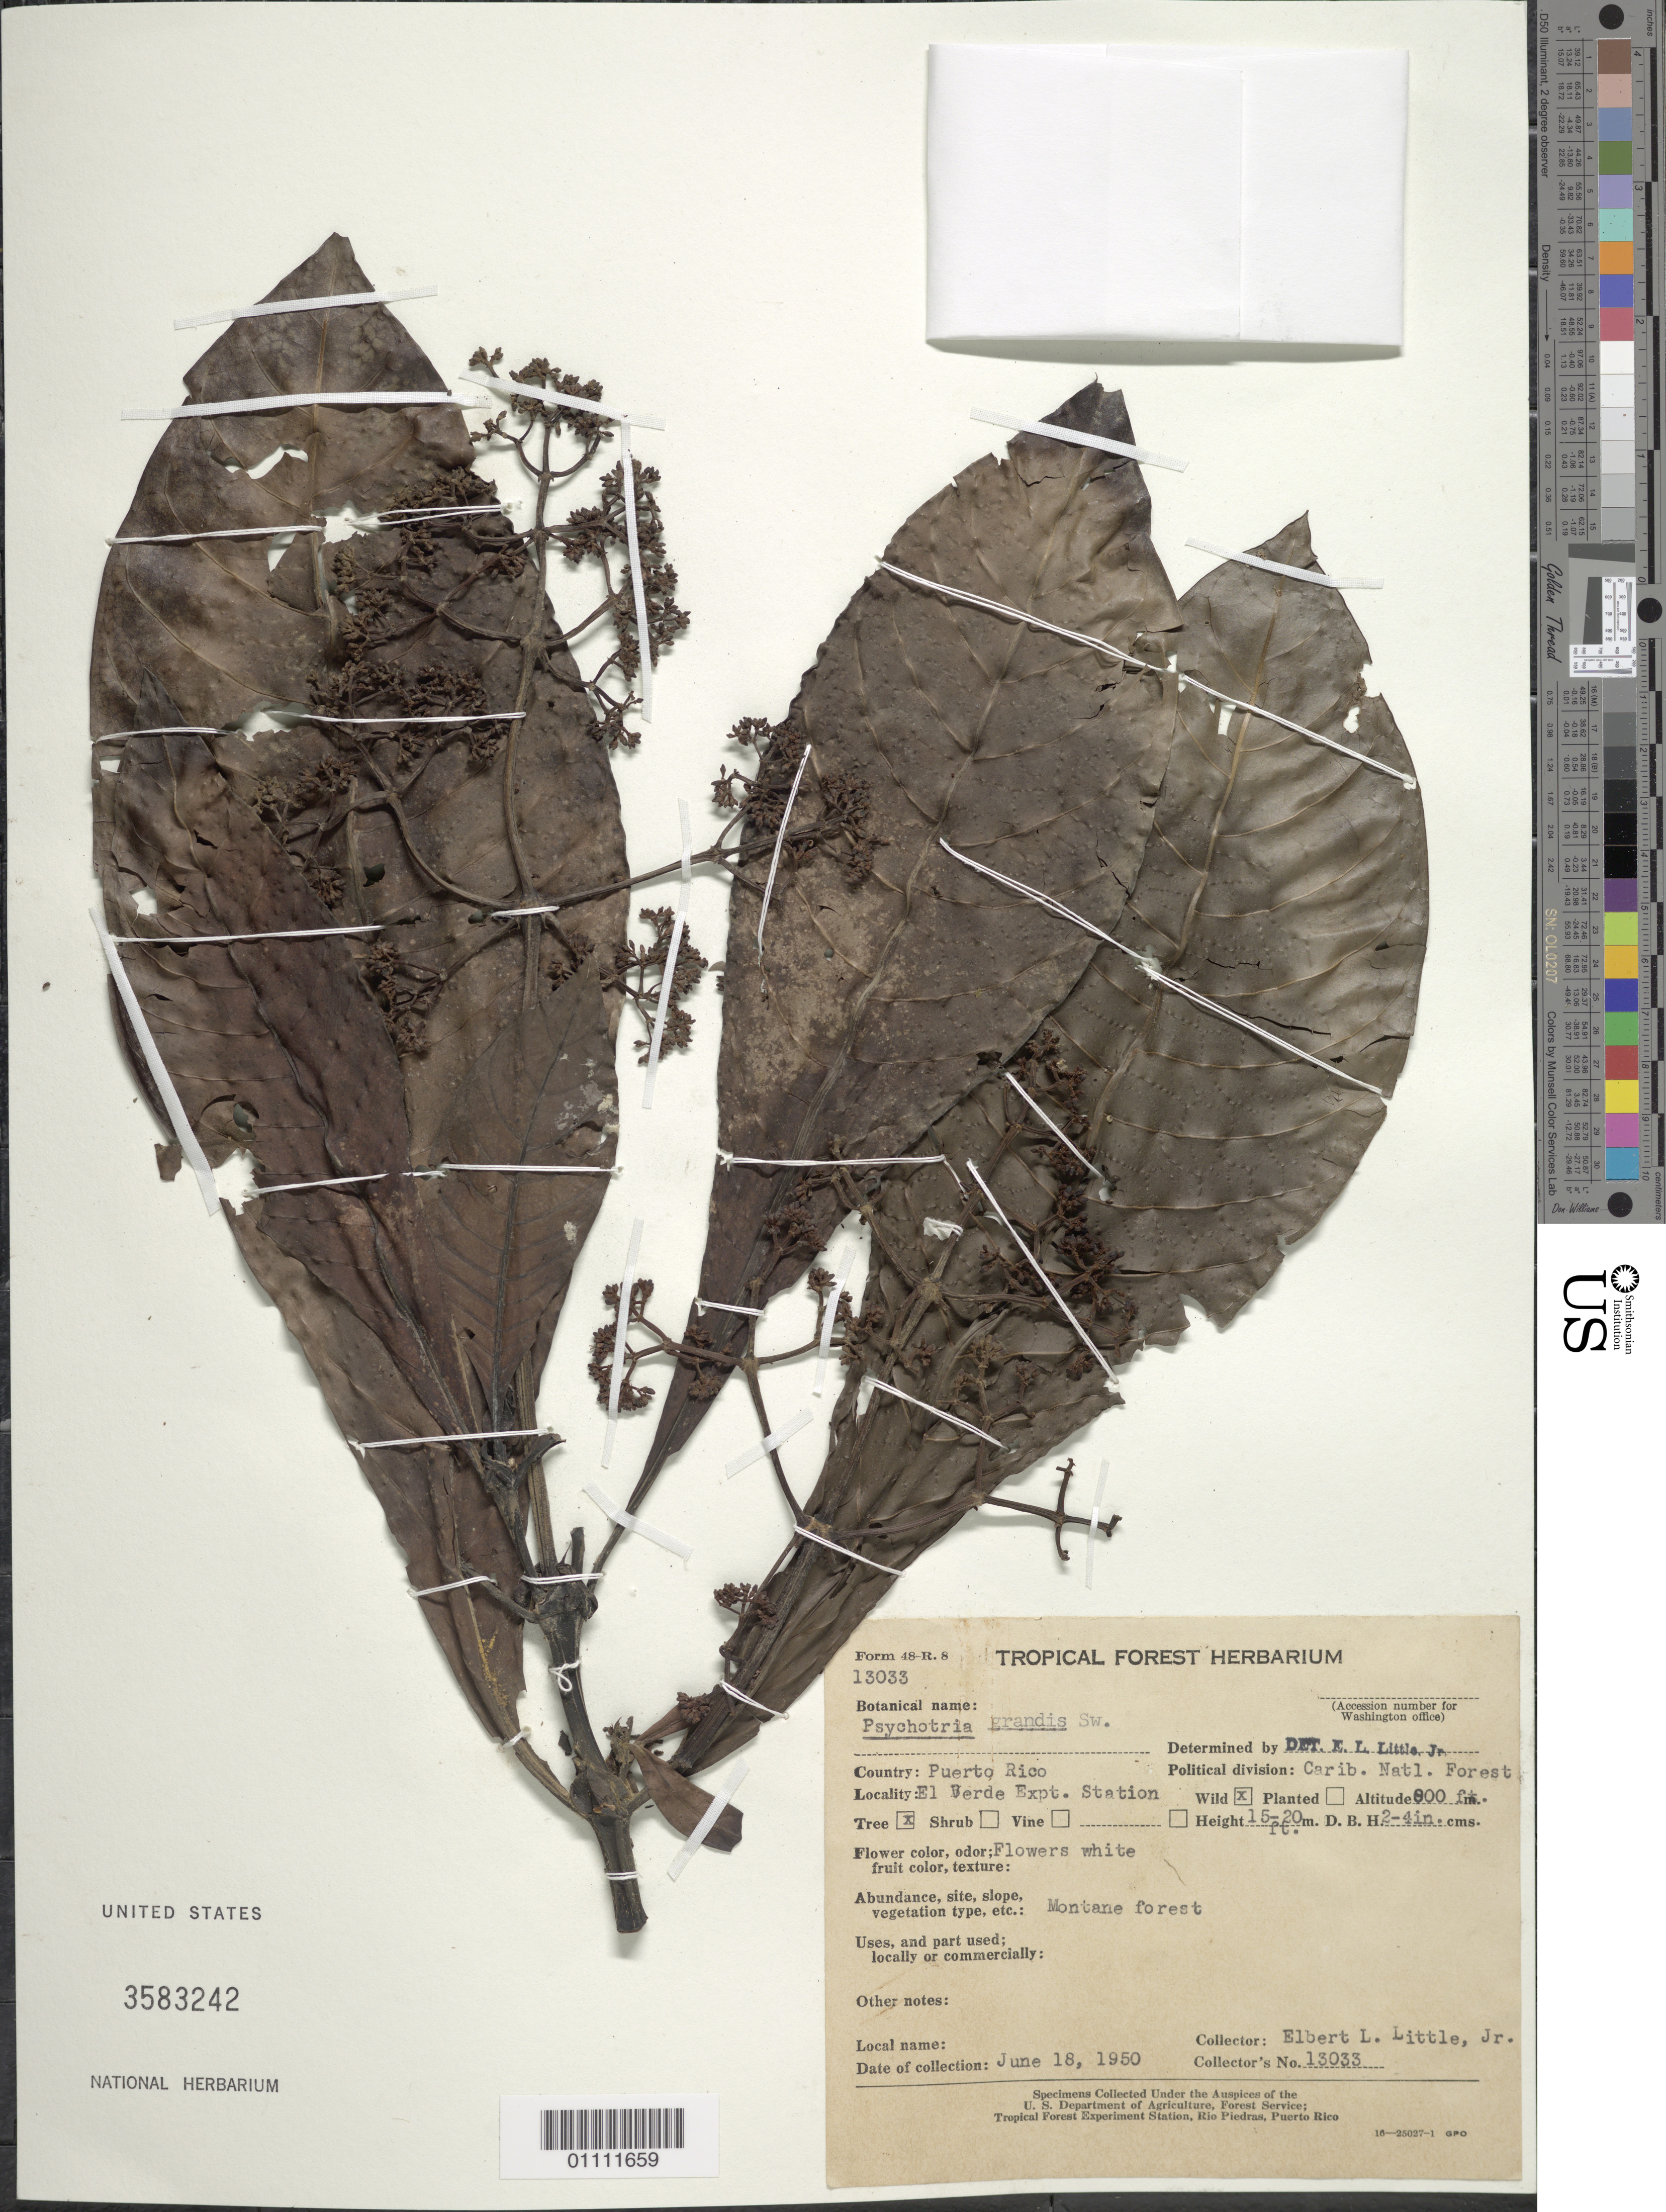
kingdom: Plantae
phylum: Tracheophyta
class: Magnoliopsida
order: Gentianales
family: Rubiaceae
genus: Psychotria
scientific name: Psychotria grandis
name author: Sw.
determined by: Little, Elbert L., Jr., (FSSR), United States Department of Agriculture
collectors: E. L. Little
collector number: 13033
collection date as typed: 18 Jun 1950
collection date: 1950-06-18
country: Puerto Rico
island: Puerto Rico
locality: Carib. Natl. Forest, El Verde Expt. Station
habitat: Montane forest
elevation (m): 244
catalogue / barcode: US 3583242